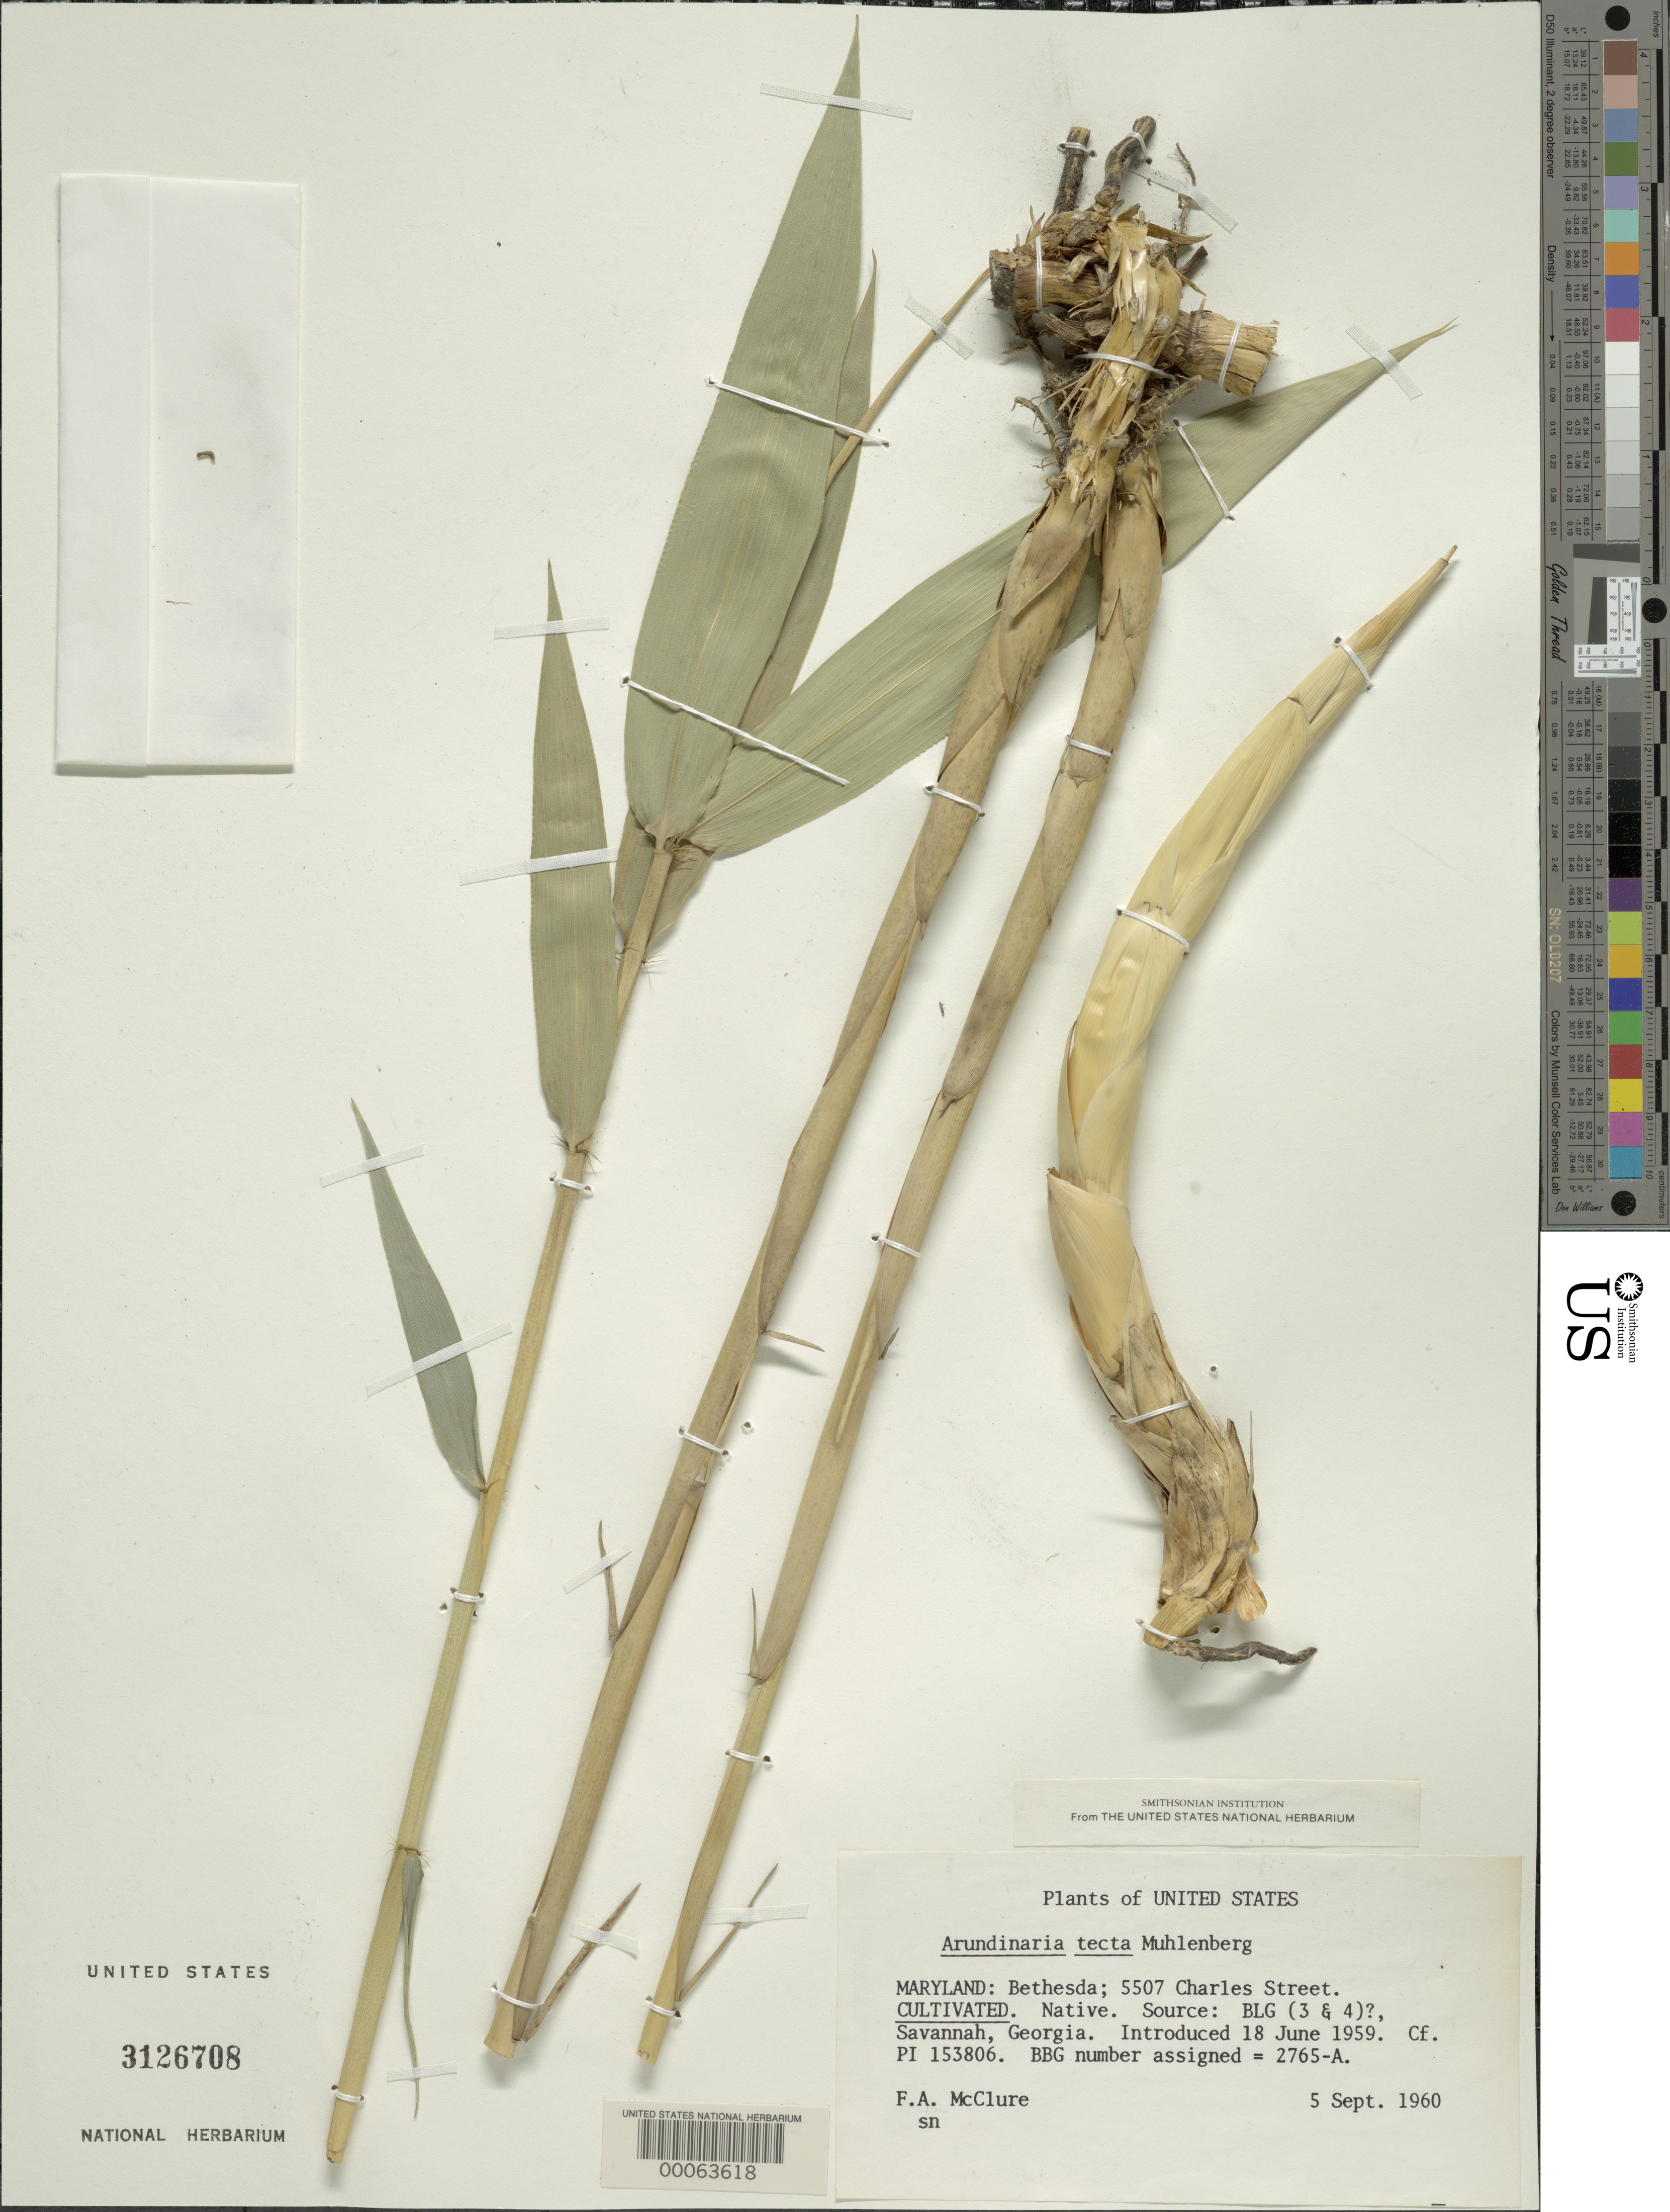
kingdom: Plantae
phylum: Tracheophyta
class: Liliopsida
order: Poales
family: Poaceae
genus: Arundinaria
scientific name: Arundinaria tecta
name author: (Walter) Muhl.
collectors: F. A. McClure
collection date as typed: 05 Sep 1960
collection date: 1960-09-05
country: United States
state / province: Maryland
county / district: Montgomery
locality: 5507 Charles Street, Bethesda (McClure's garden)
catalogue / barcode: US 3126708